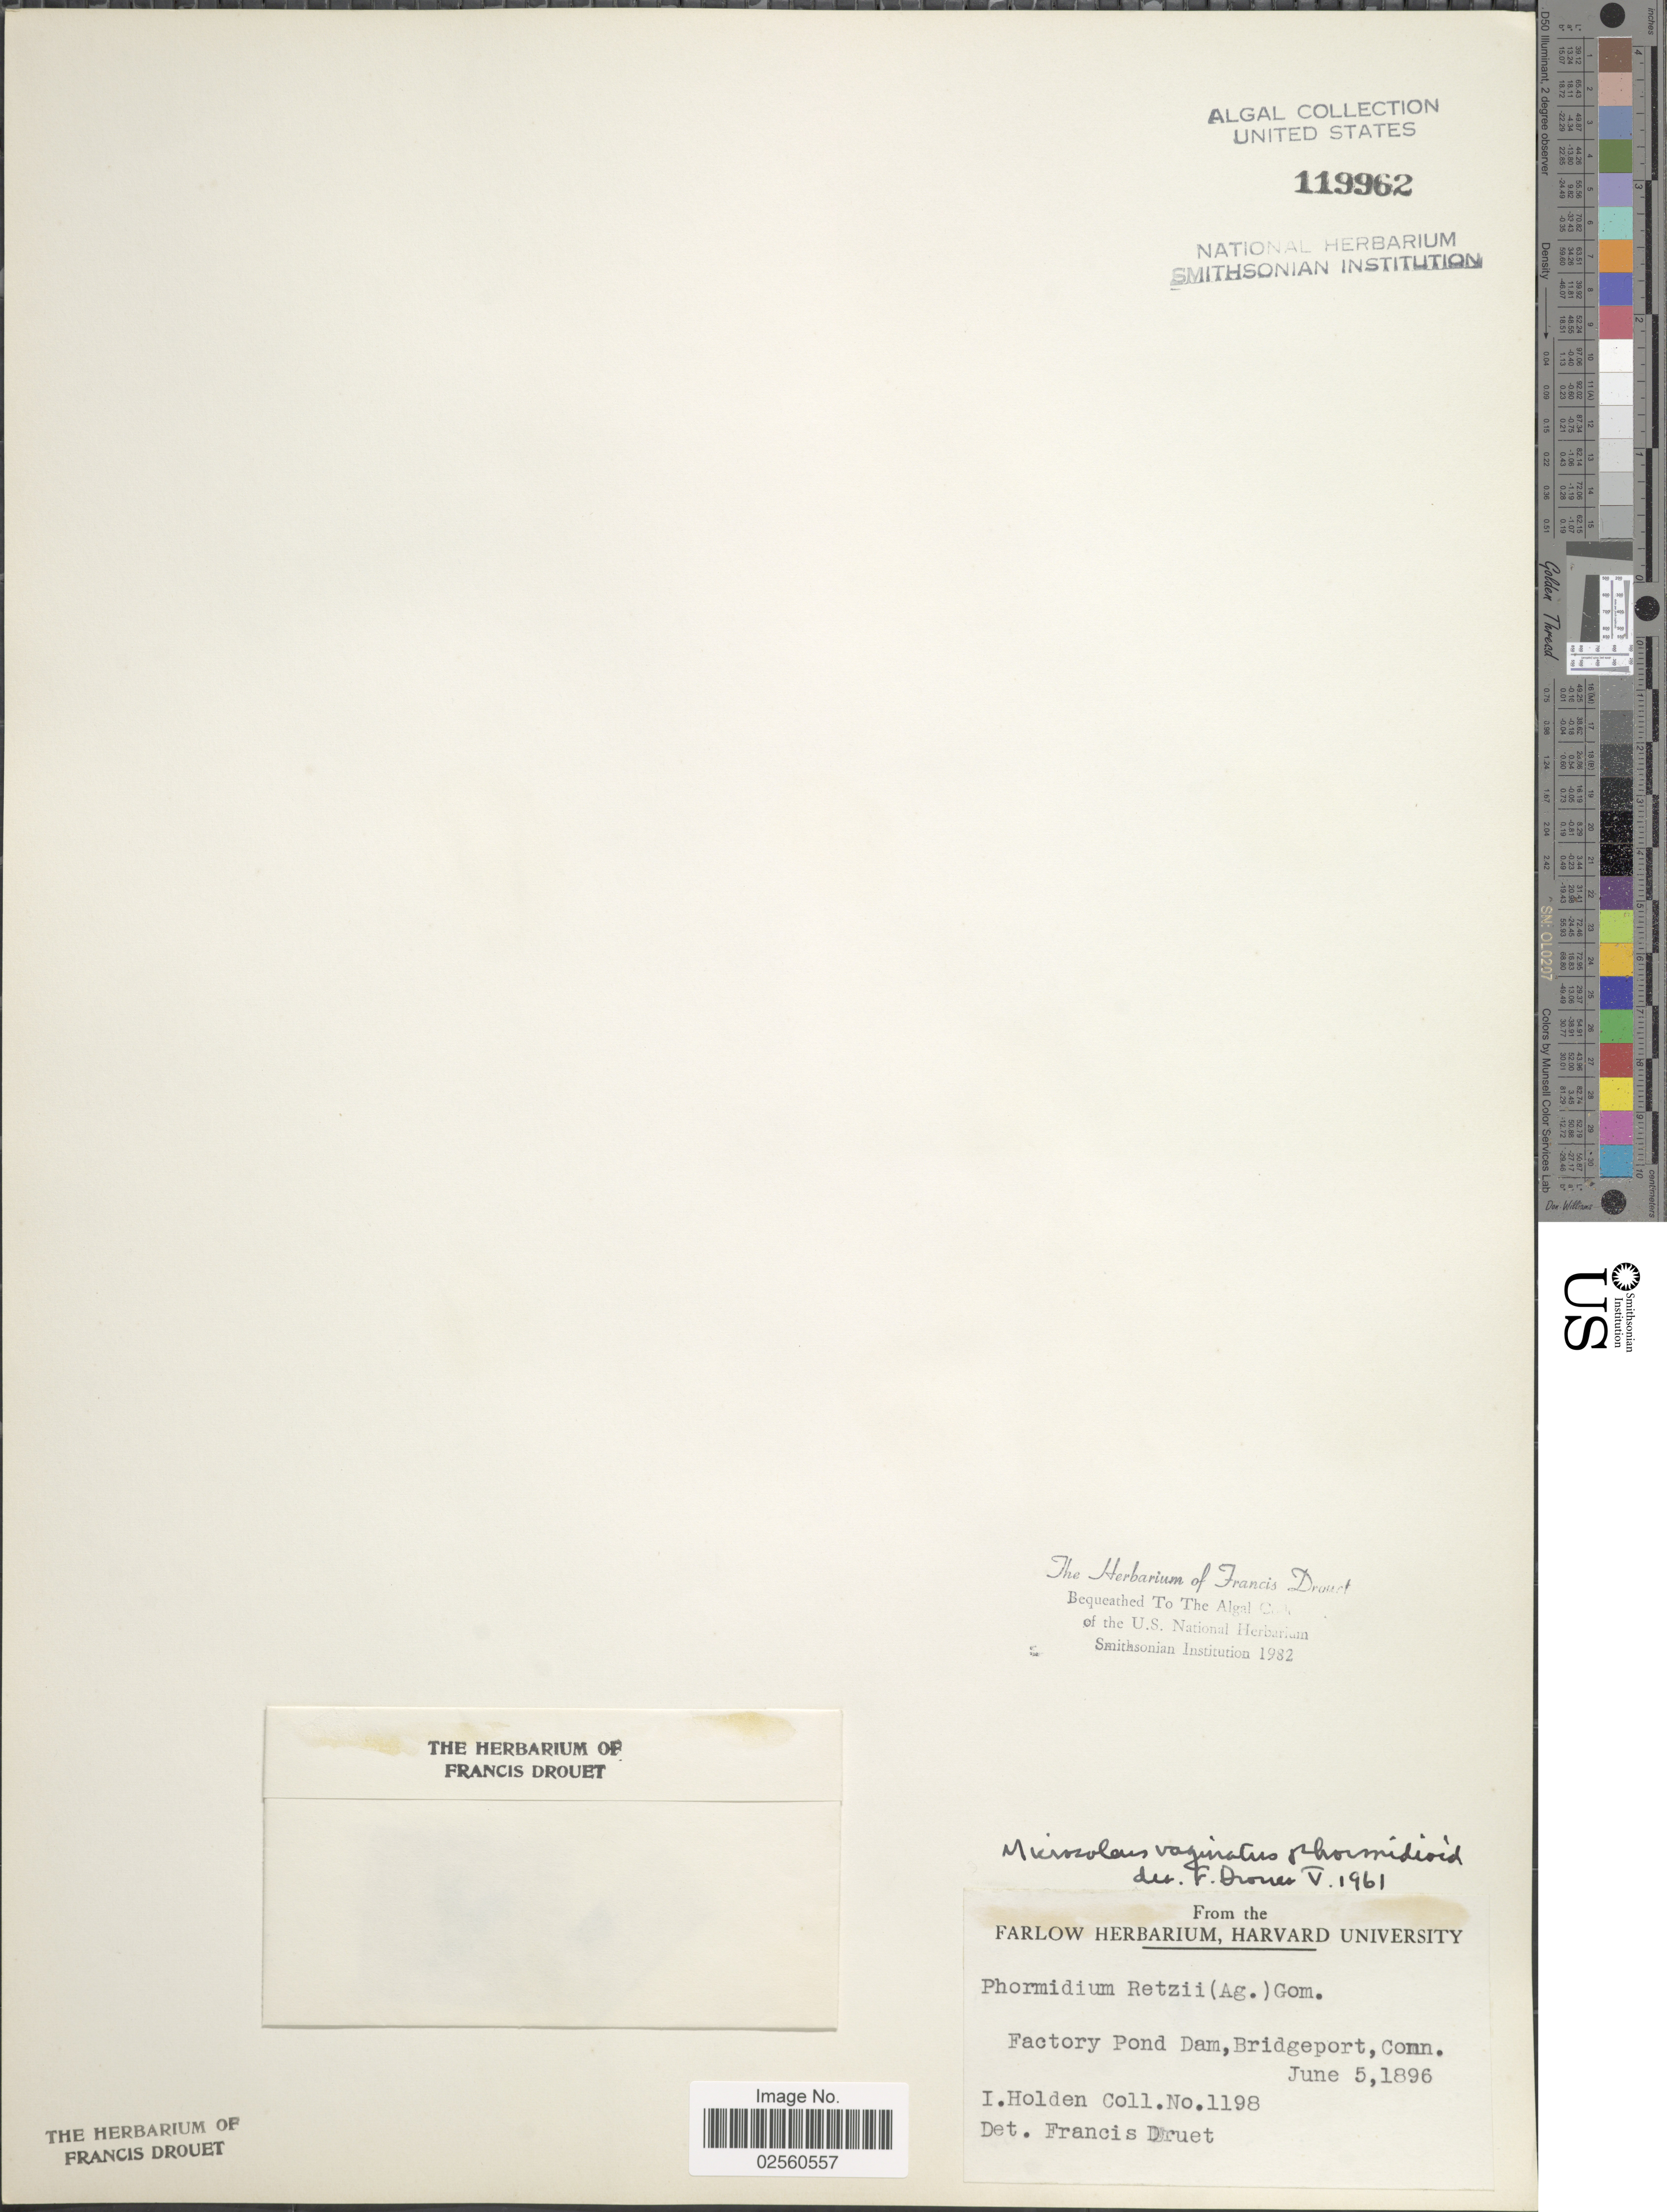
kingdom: Bacteria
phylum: Cyanobacteria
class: Cyanobacteriia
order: Cyanobacteriales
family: Microcoleaceae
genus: Microcoleus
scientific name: Microcoleus vaginatus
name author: (Vaucher) Gomont ex Gomont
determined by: Drouet, F. E.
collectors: I. Holden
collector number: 1198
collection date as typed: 05 Jun 1896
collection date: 1896-06-05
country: United States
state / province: Connecticut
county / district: Fairfield County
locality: Bridgeport, Factory Pond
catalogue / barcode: US 119962